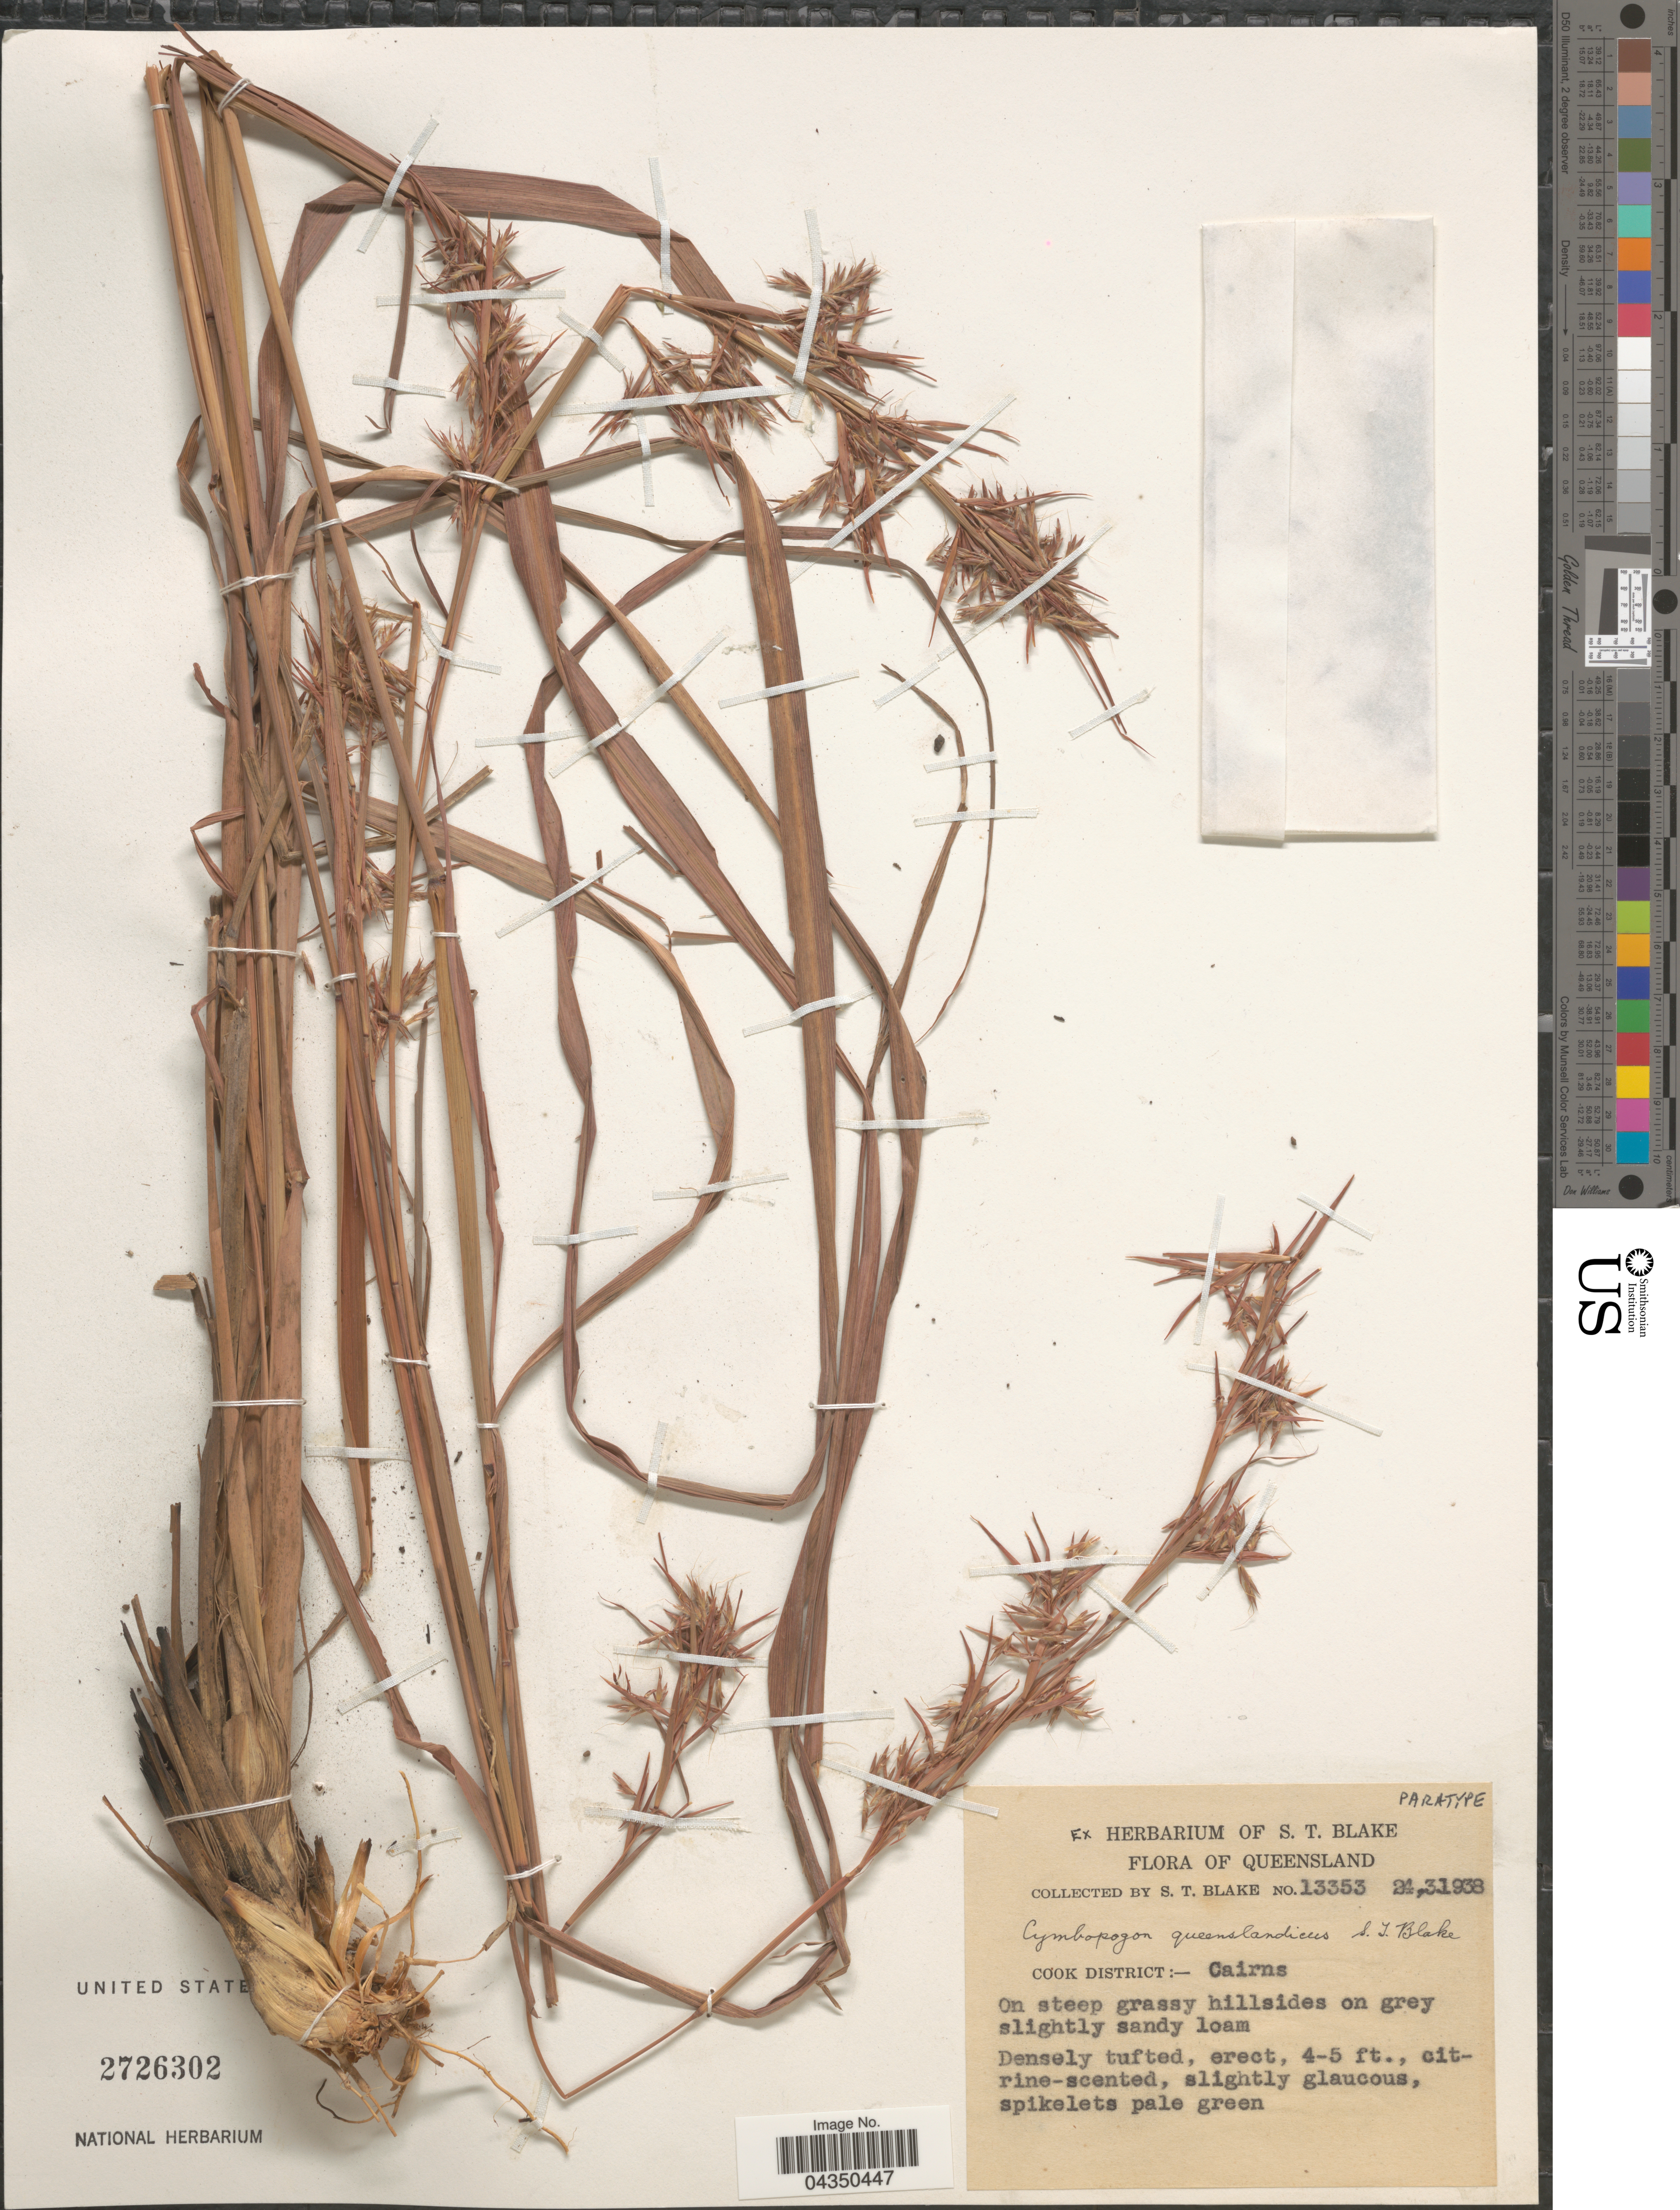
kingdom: Plantae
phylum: Tracheophyta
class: Liliopsida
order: Poales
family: Poaceae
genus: Cymbopogon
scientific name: Cymbopogon queenslandicus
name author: S.T. Blake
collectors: S. T. Blake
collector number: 13353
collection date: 1938-03-24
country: Australia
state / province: Queensland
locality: Cook District:- Cairns. On steep grassy hillsides.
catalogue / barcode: US 2726302